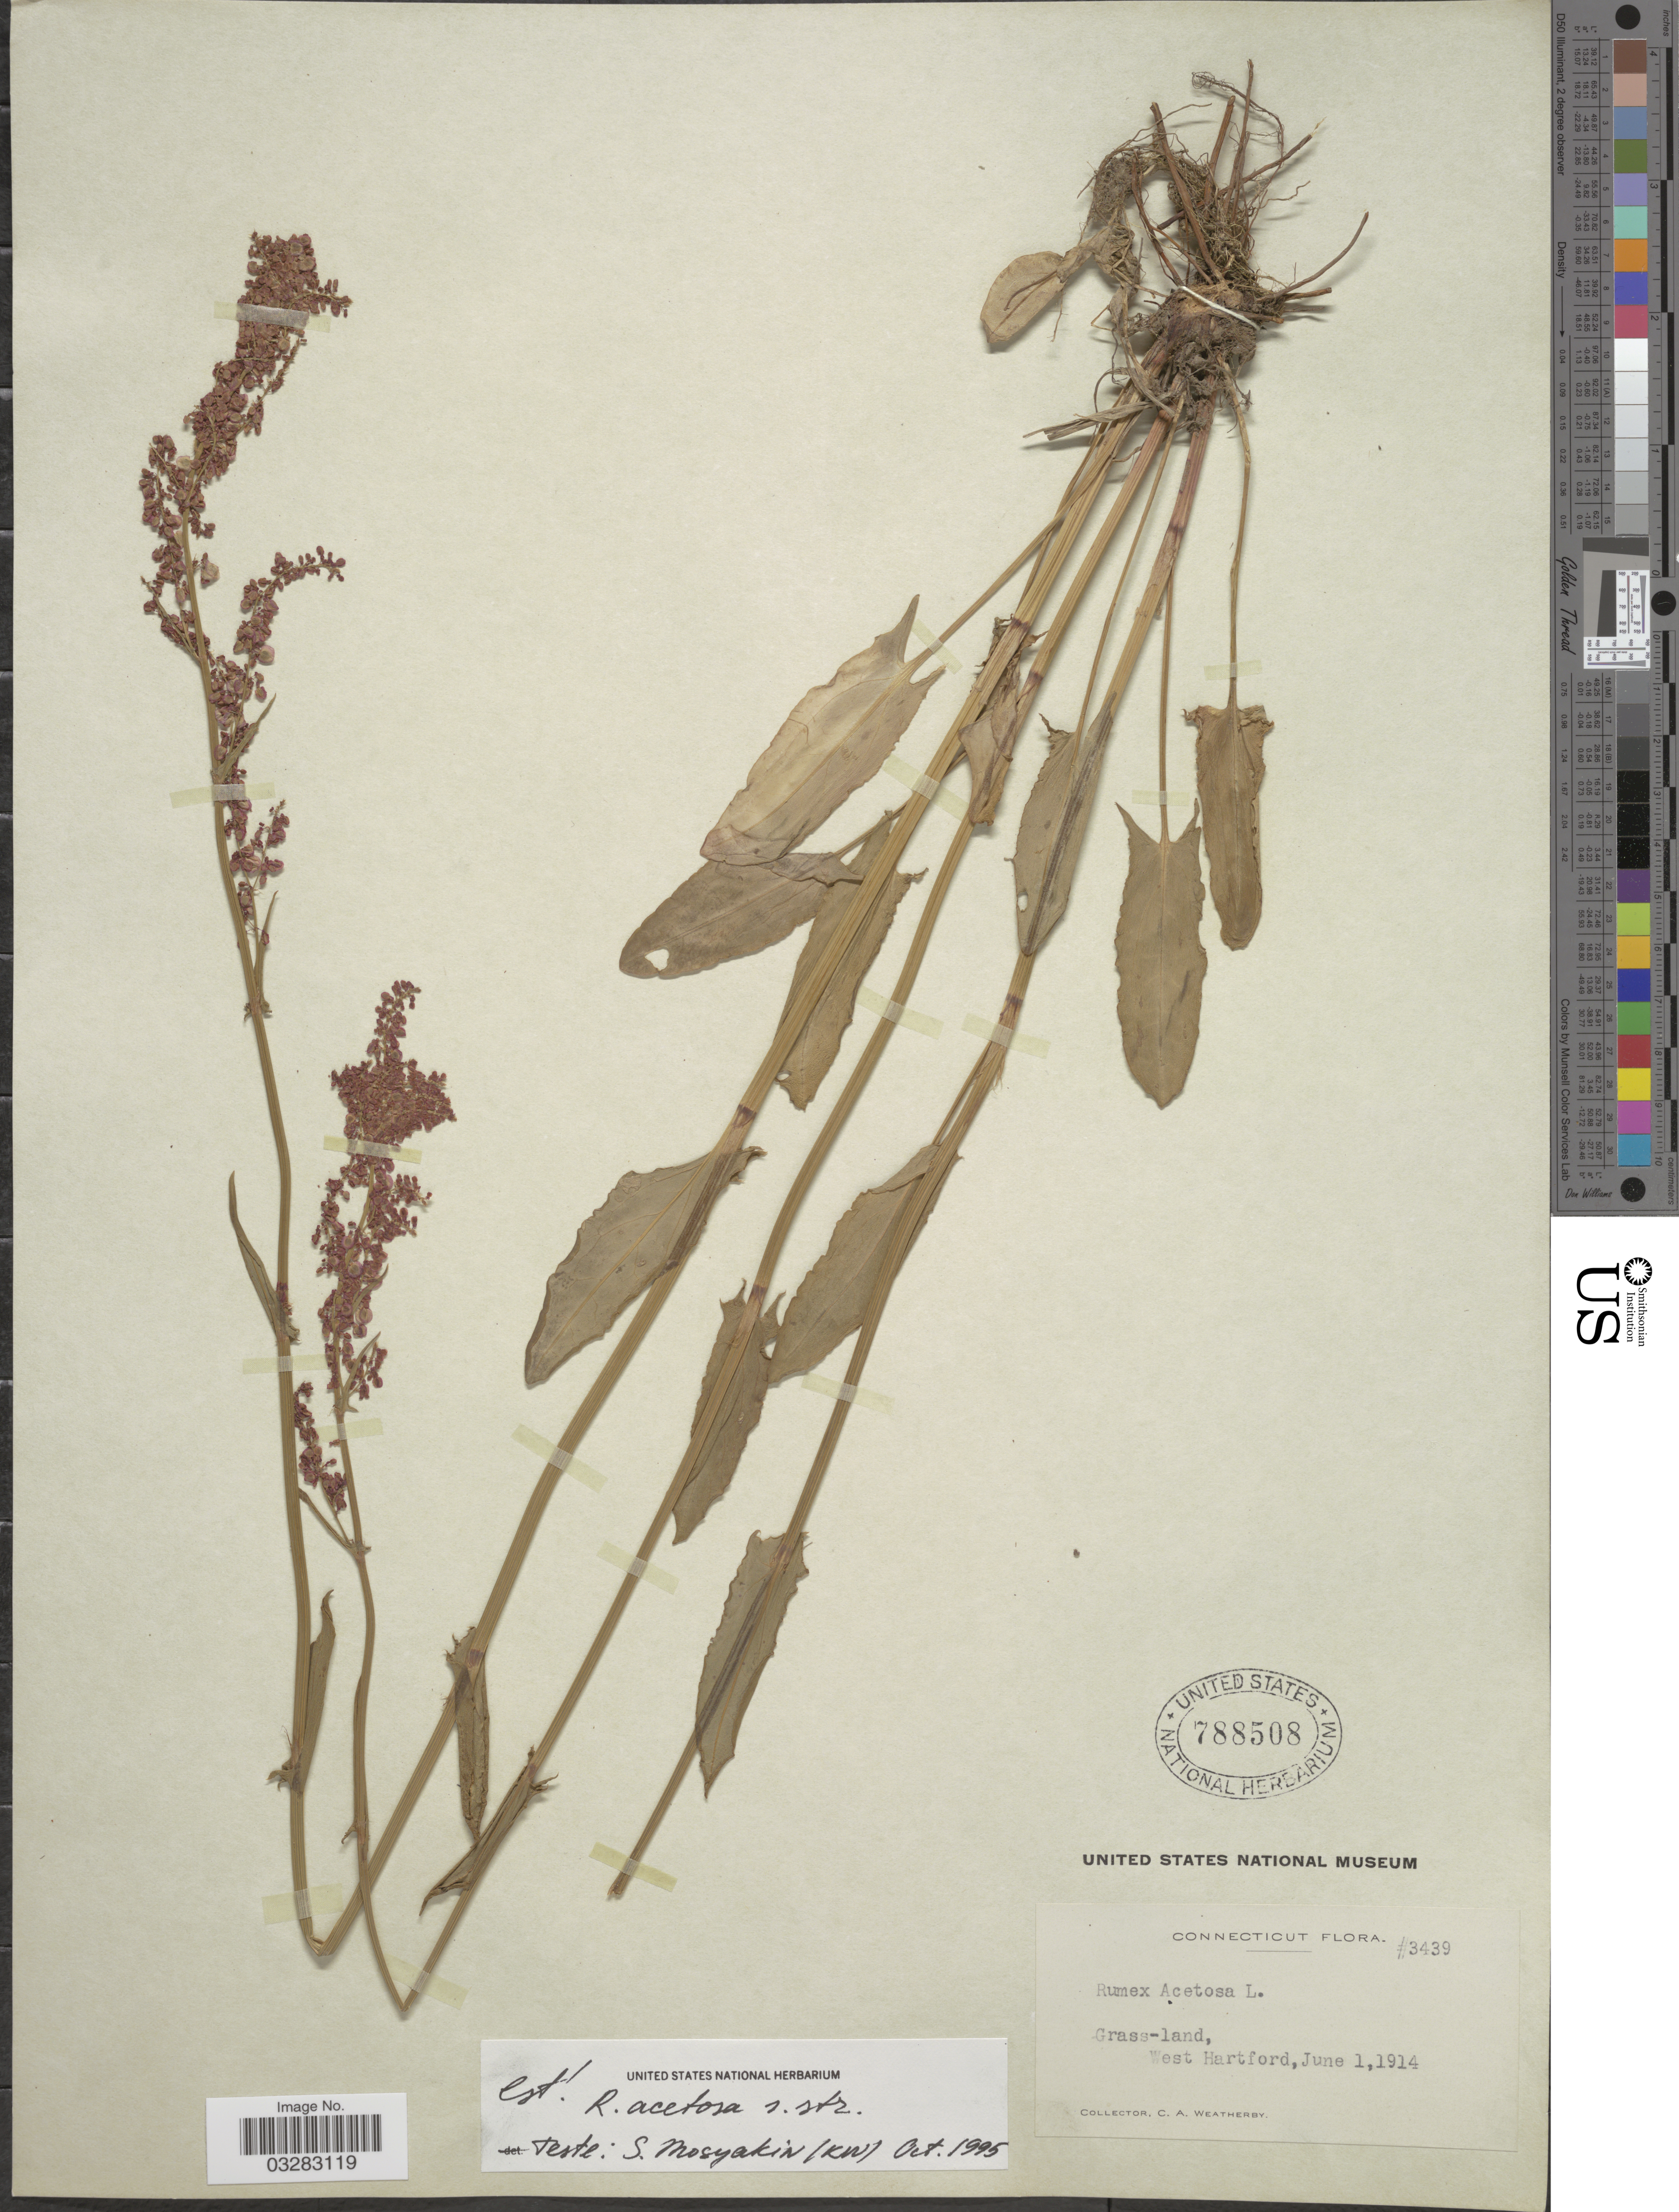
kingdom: Plantae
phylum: Tracheophyta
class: Magnoliopsida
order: Caryophyllales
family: Polygonaceae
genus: Rumex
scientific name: Rumex acetosa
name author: L.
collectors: C. A. Weatherby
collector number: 3439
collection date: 1914-06-01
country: United States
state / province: Connecticut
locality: Grass-land, West Hartford.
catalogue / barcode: US 788508